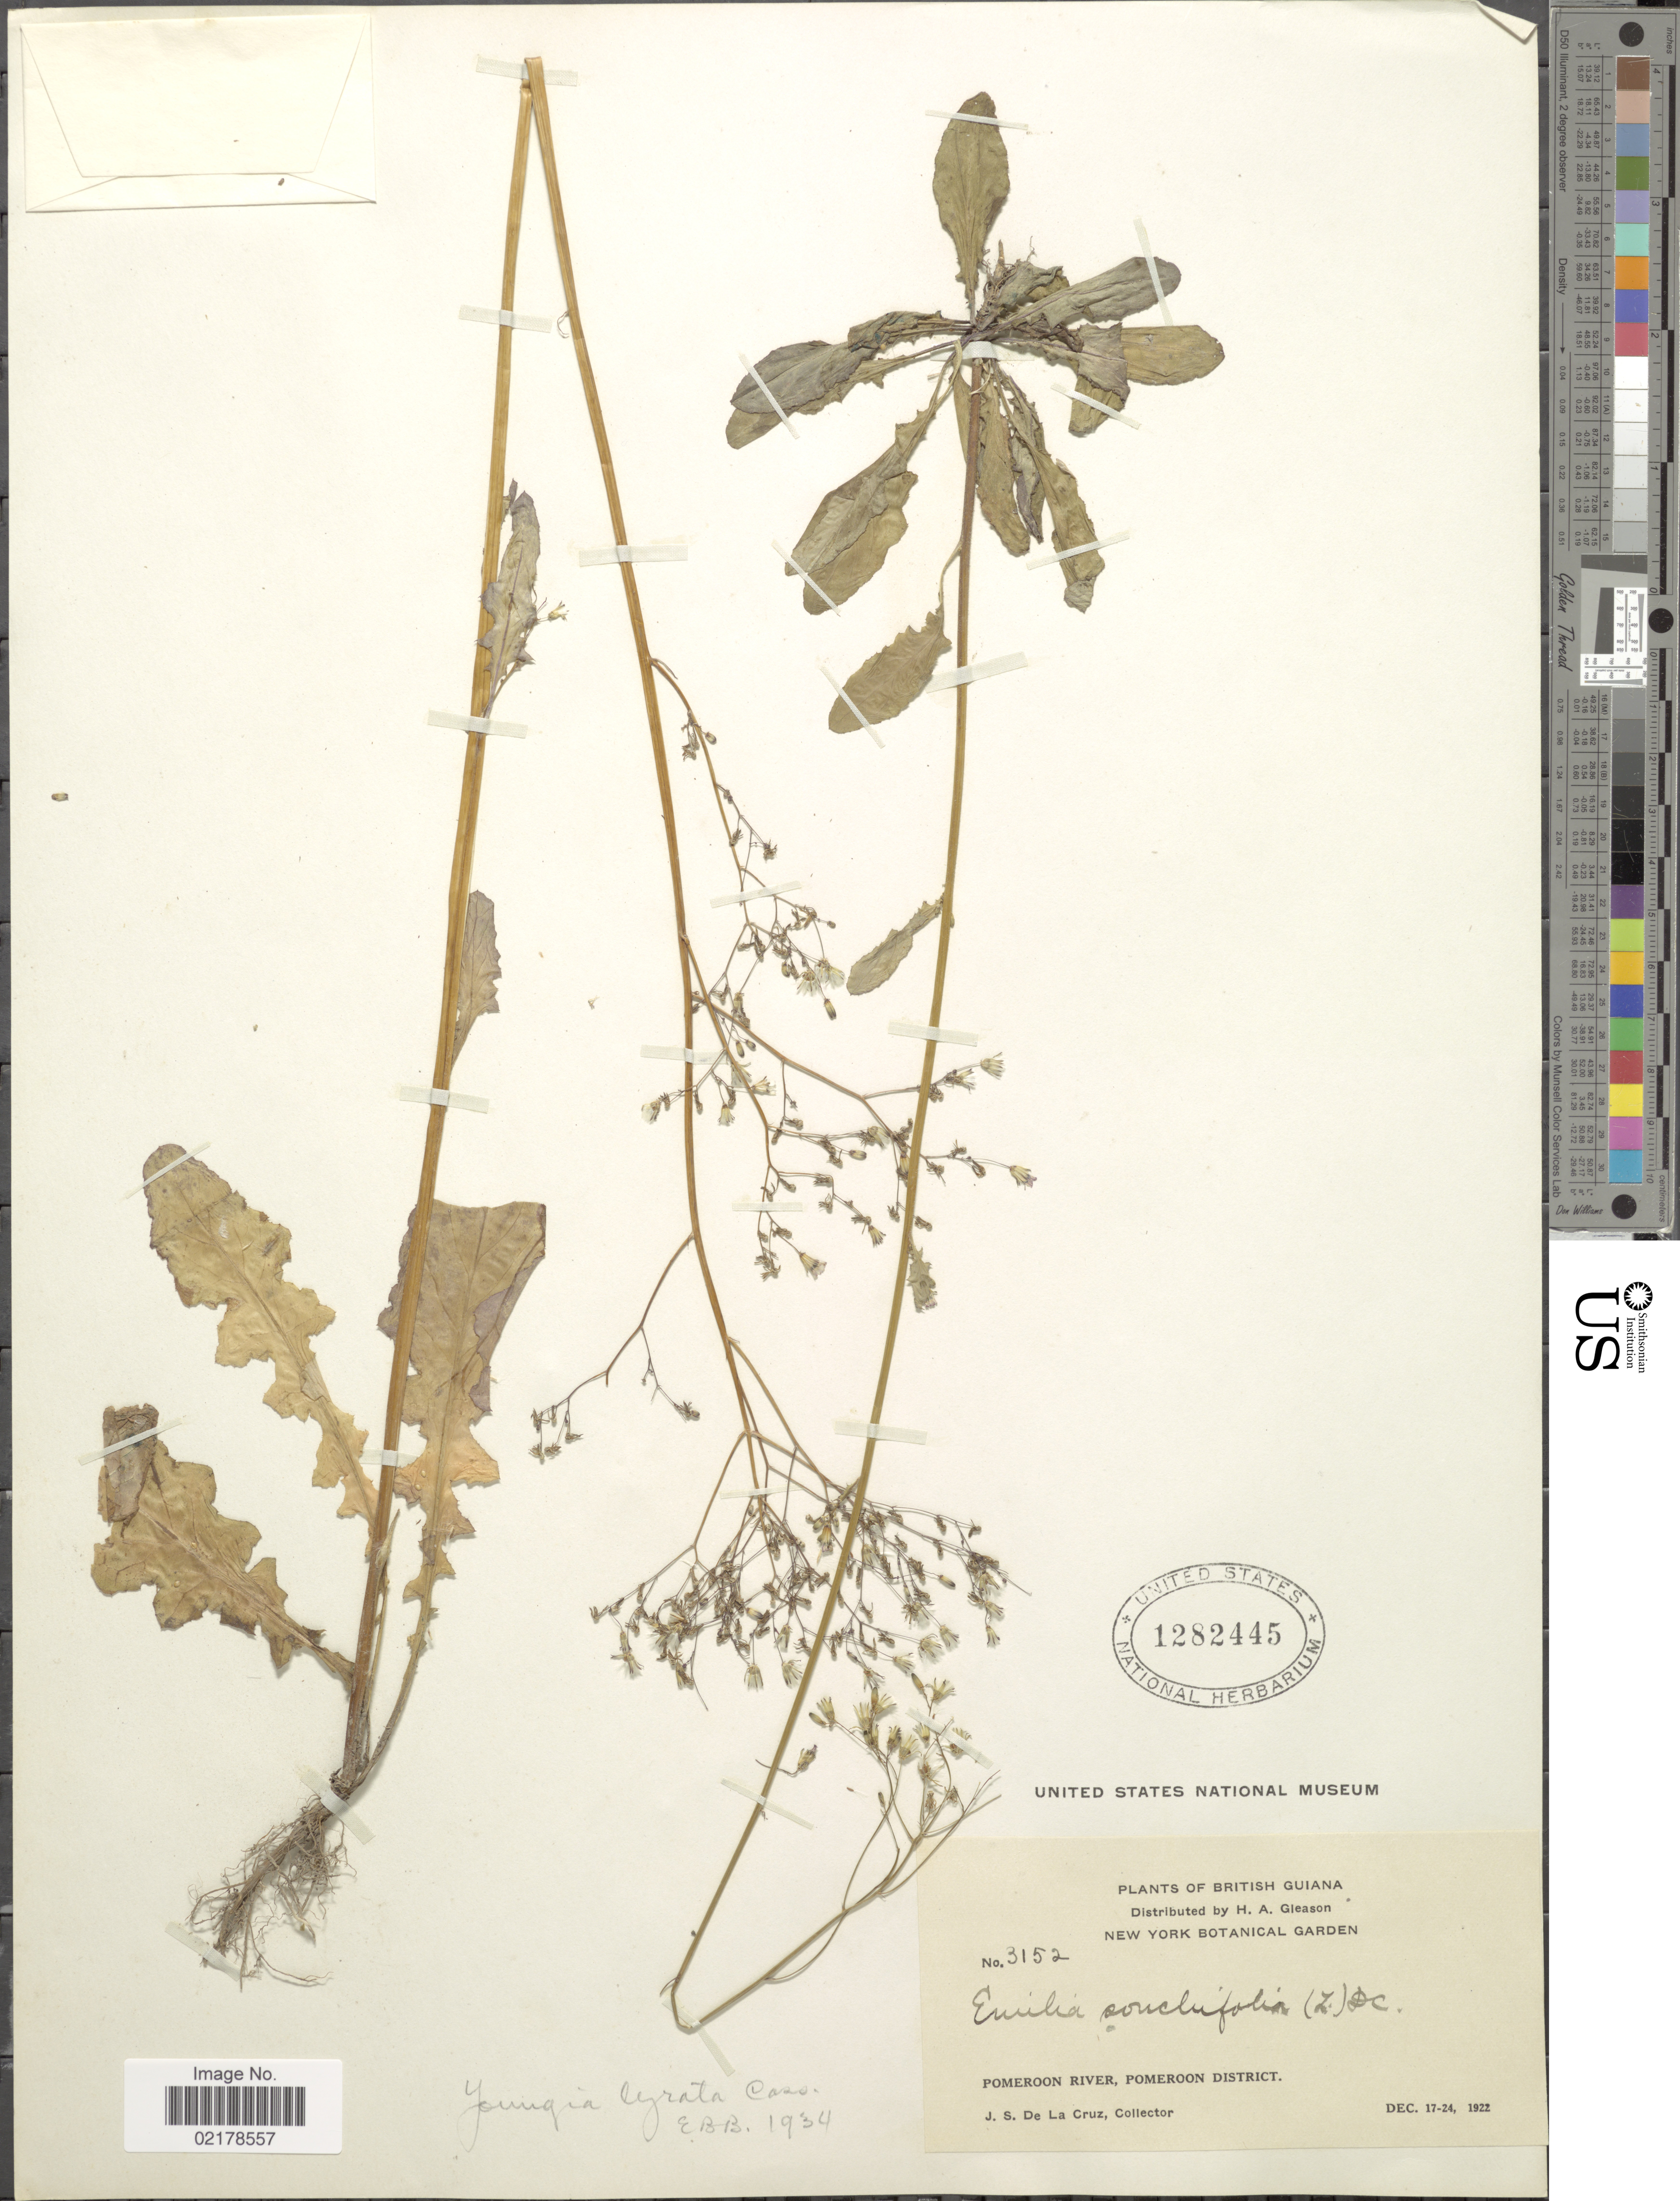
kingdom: Plantae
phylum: Tracheophyta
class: Magnoliopsida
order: Asterales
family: Asteraceae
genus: Youngia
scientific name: Youngia japonica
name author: (L.) DC.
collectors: J. S. de la Cruz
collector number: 3152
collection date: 1922-12-17/1922-12-24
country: Guyana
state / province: Pomeroon-Supenaam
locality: British Guiana, Pomeroon River, Pomeroon District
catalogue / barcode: US 1282445